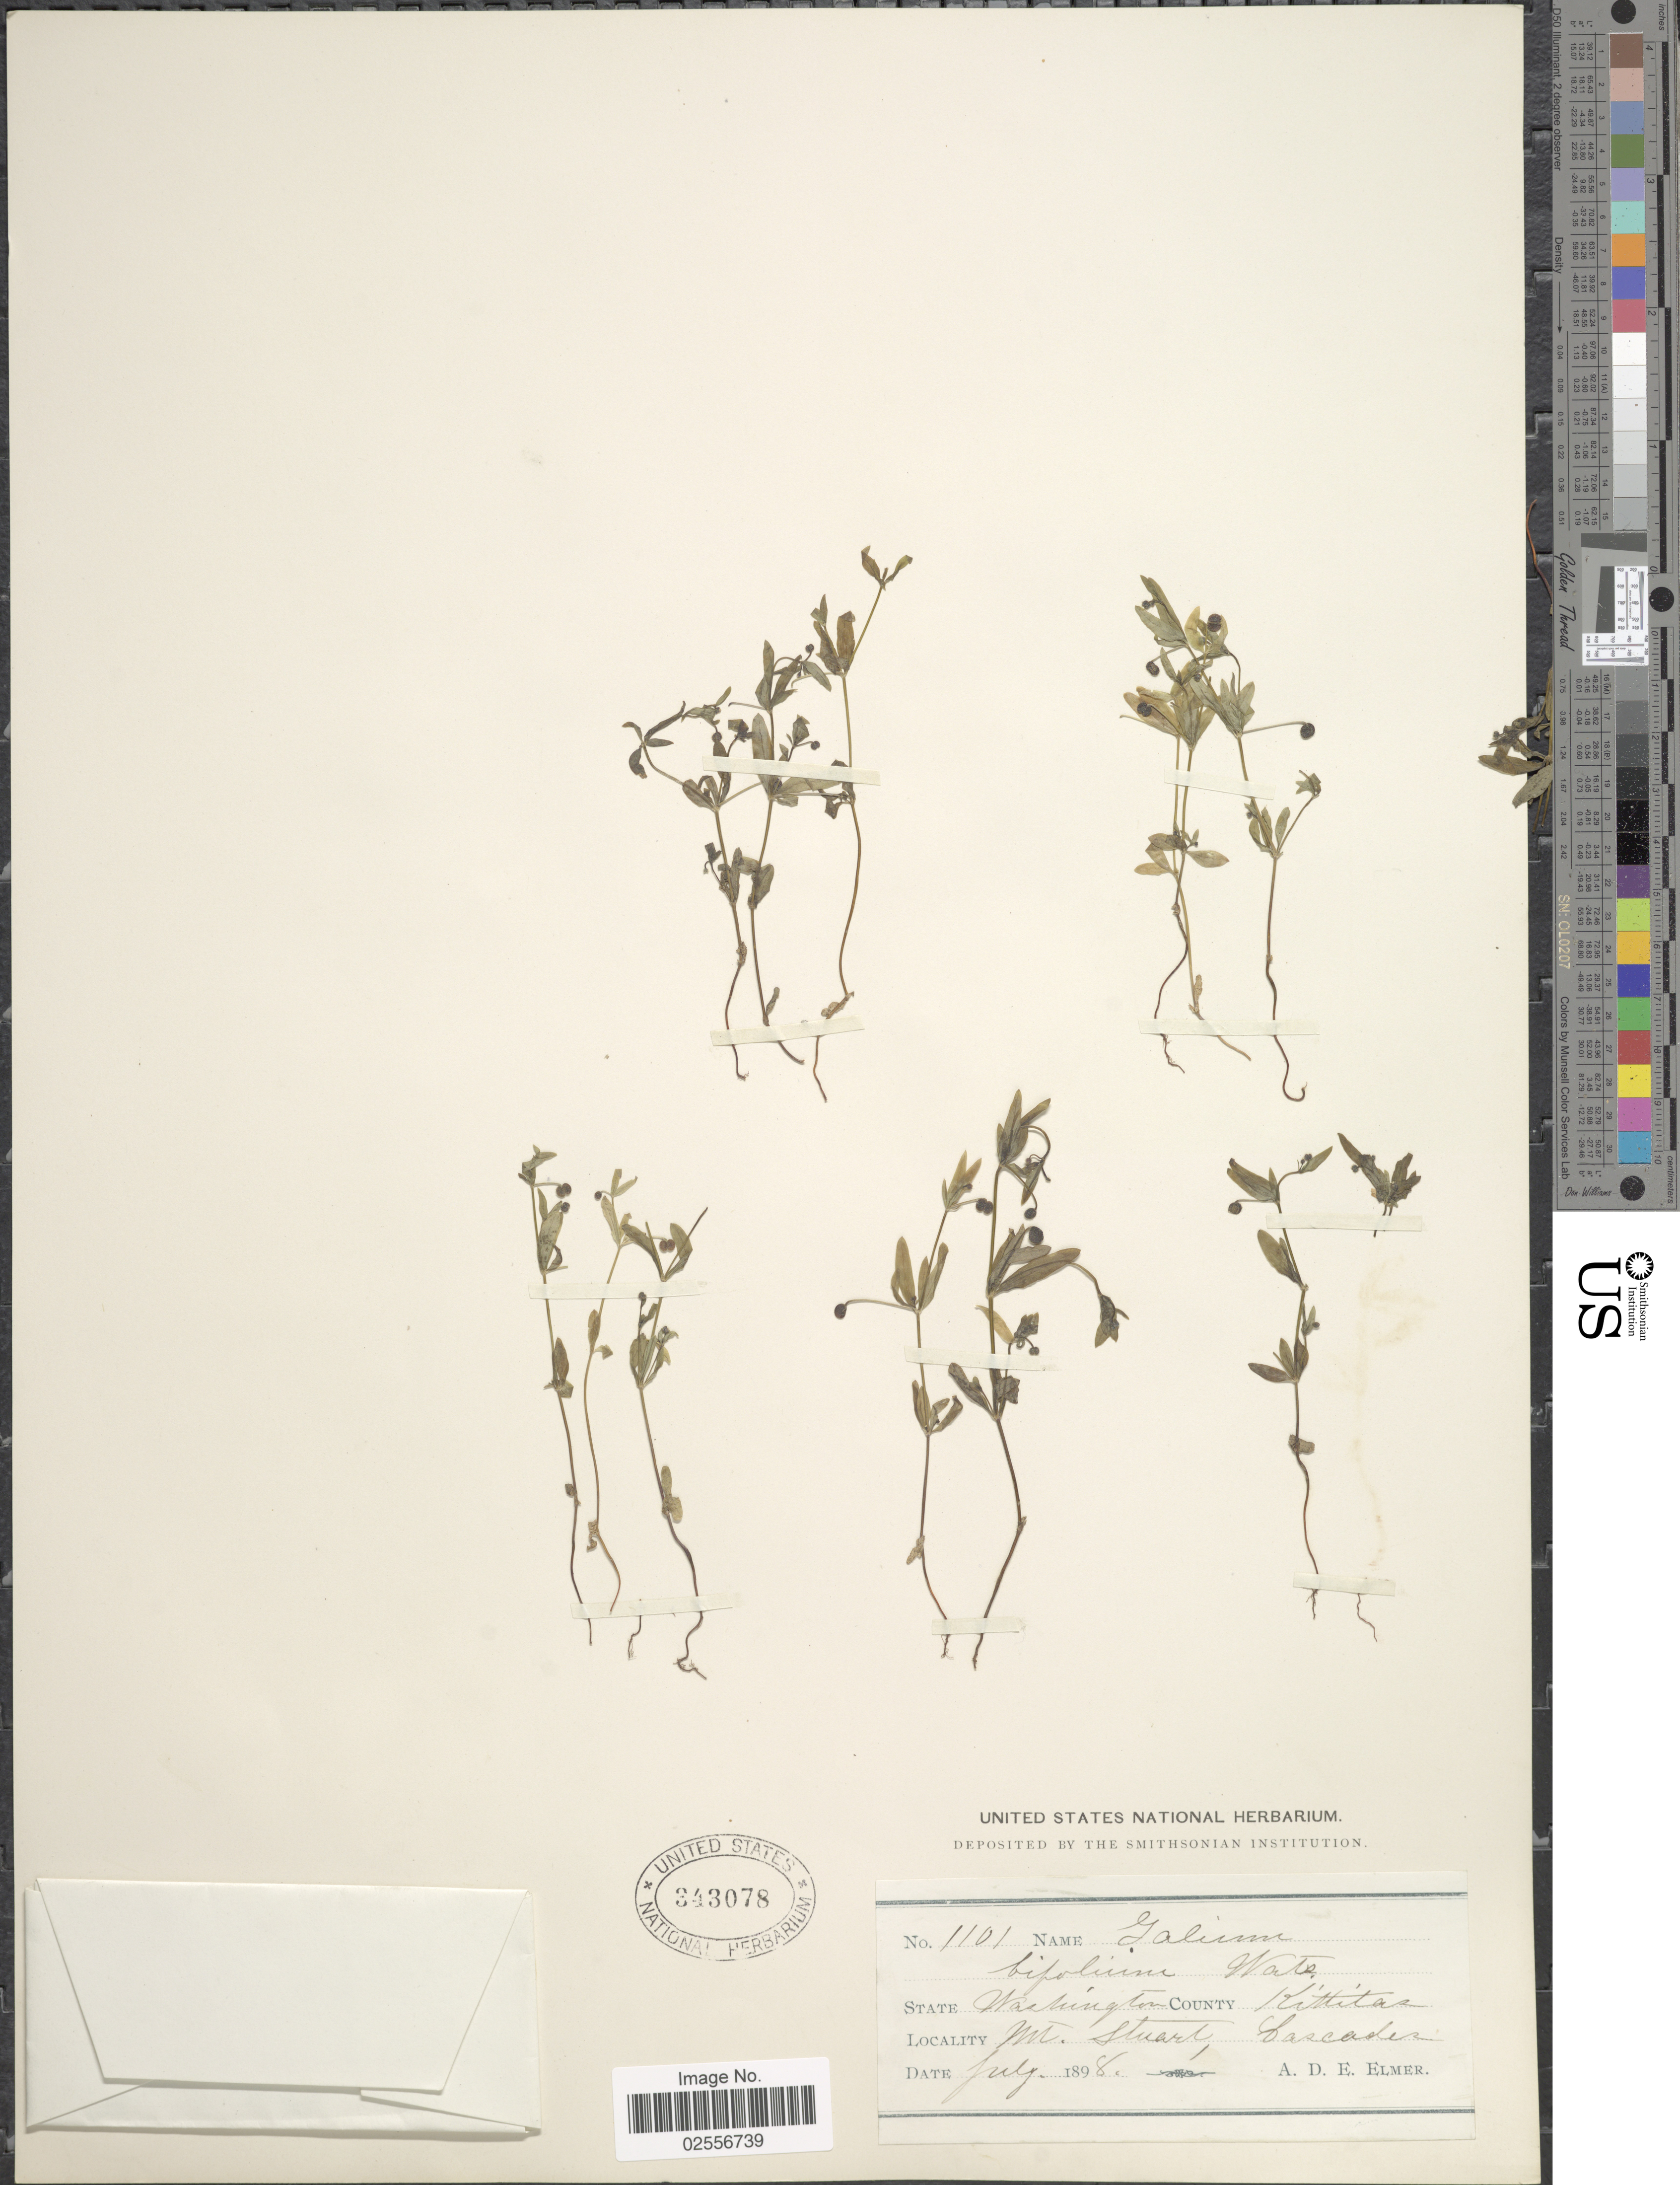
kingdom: Plantae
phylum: Tracheophyta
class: Magnoliopsida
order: Gentianales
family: Rubiaceae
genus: Galium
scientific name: Galium bifolium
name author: S. Watson in C. King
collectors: A. D. E. Elmer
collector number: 1101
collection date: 1898-07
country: United States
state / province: Washington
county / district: Kittitas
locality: County: Kittitas. Mt. Stuart, Cascades.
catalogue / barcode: US 343078